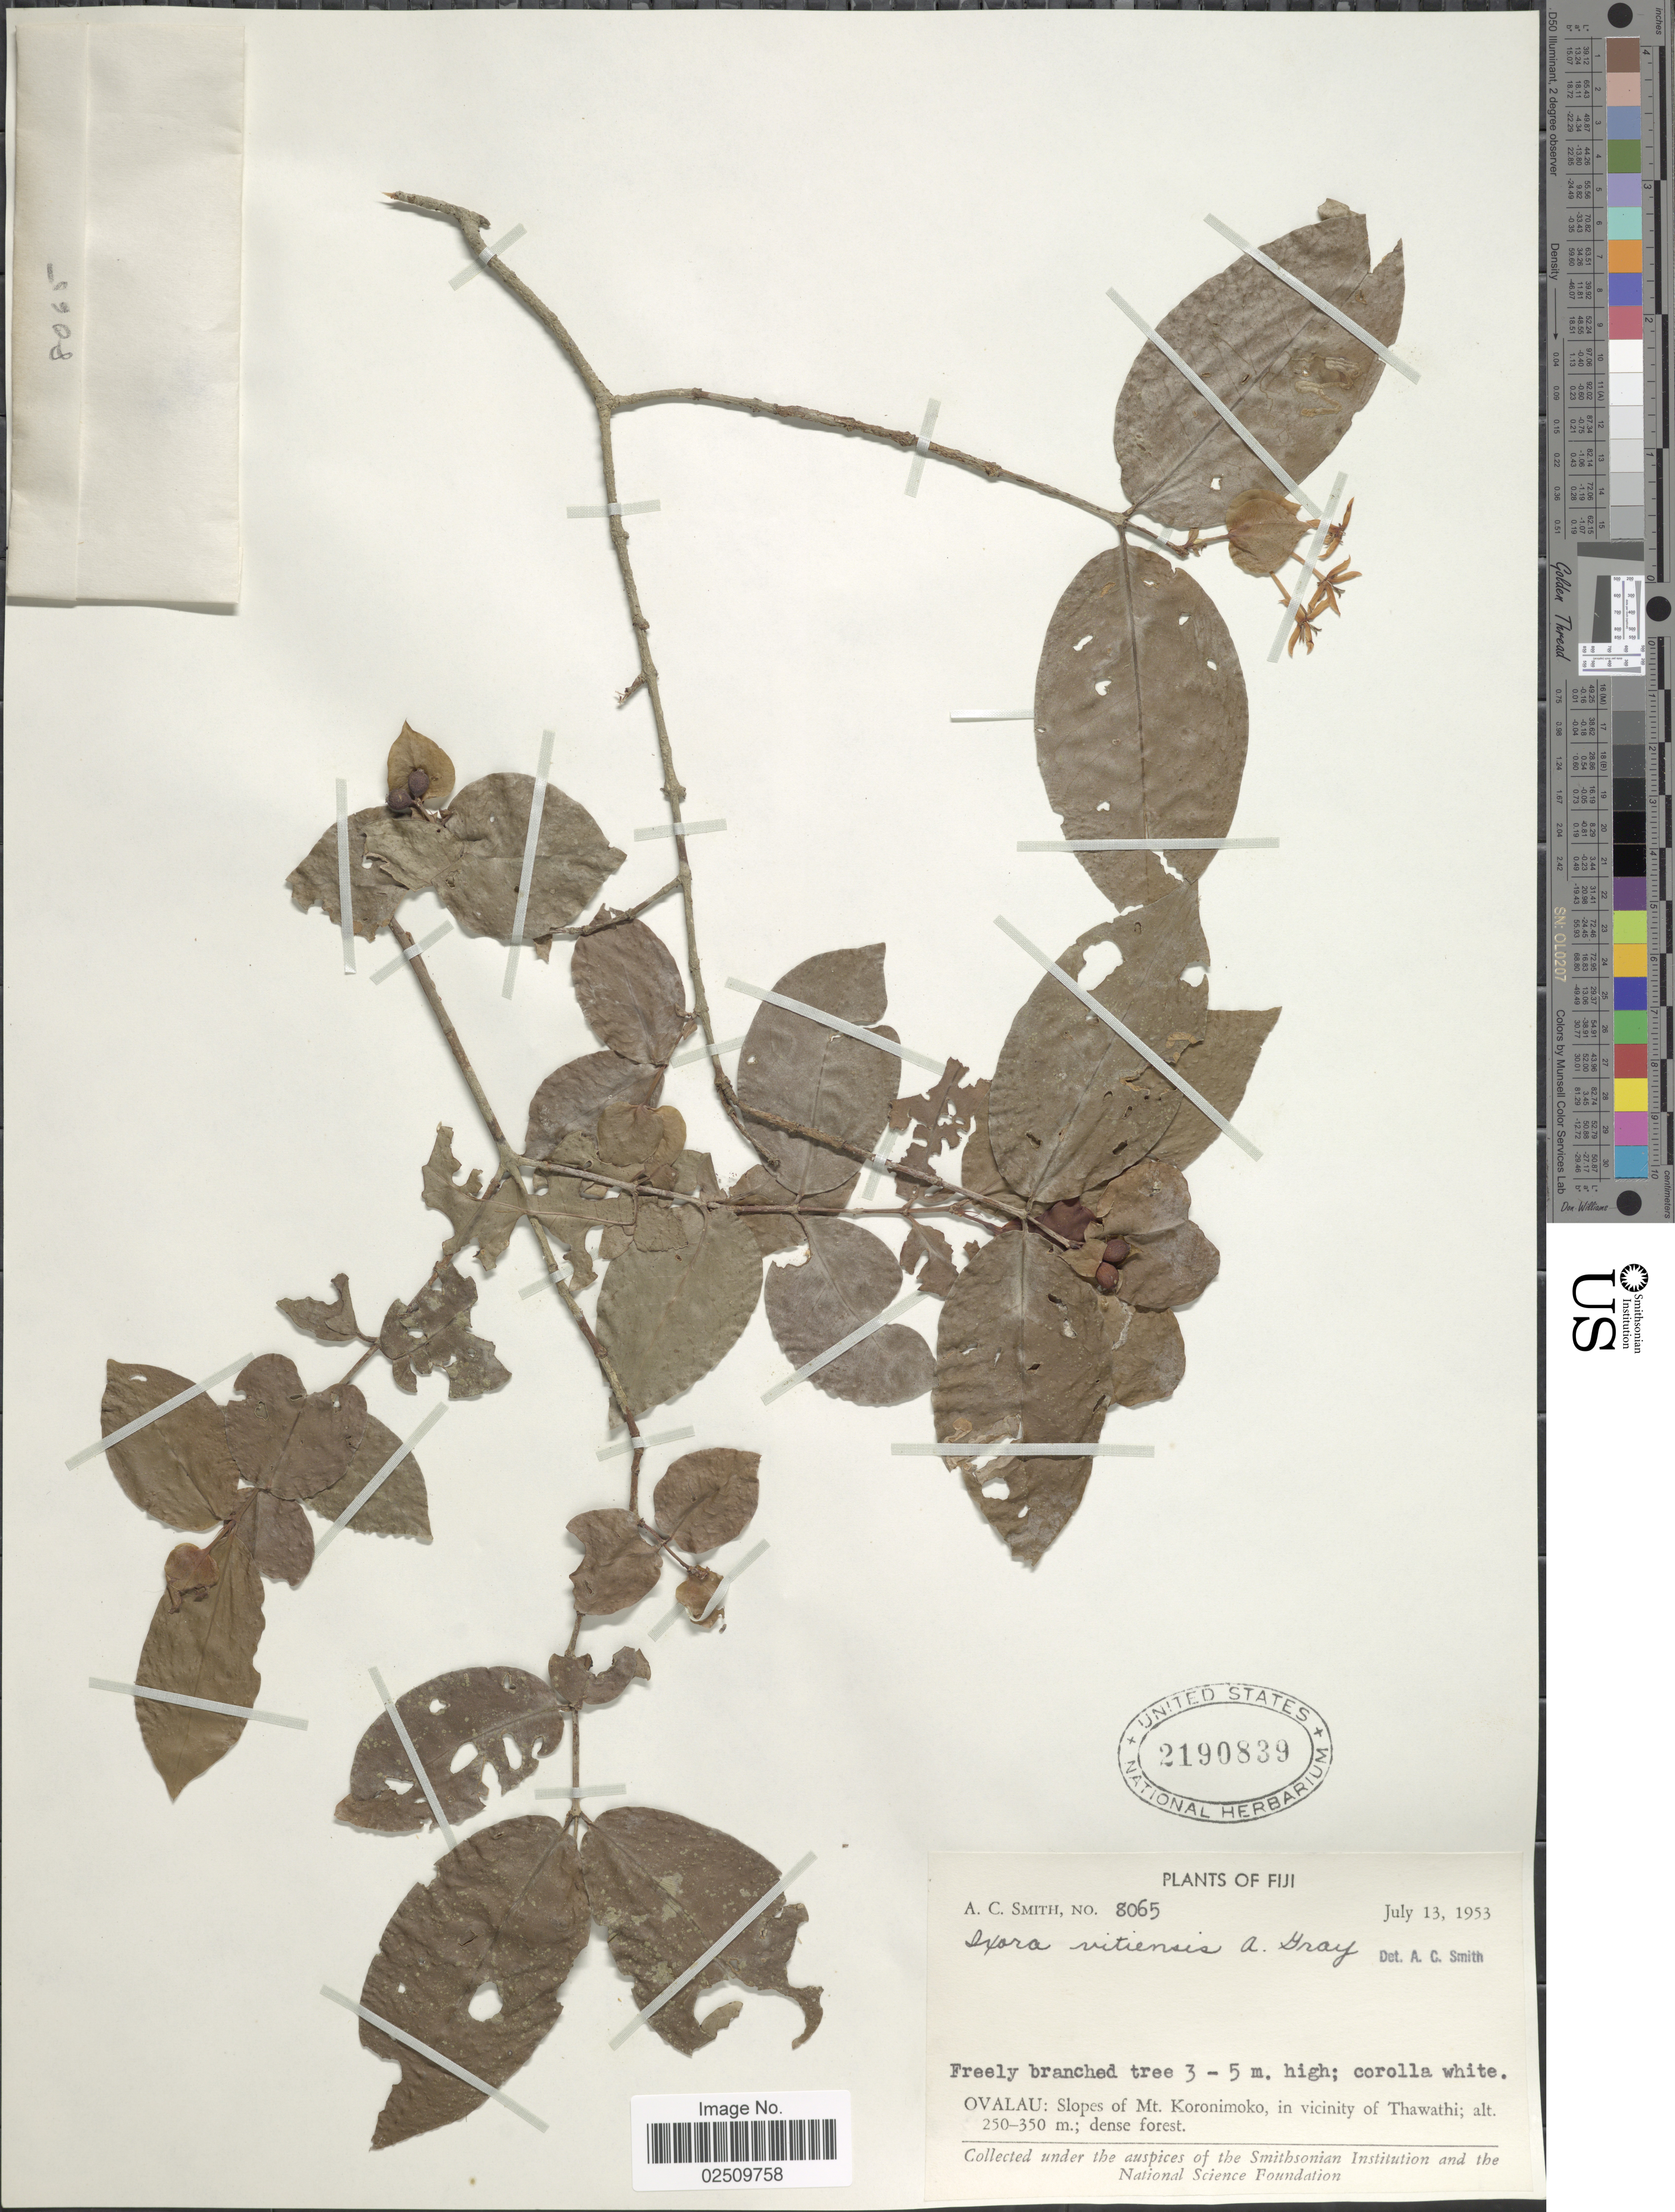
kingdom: Plantae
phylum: Tracheophyta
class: Magnoliopsida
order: Gentianales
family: Rubiaceae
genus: Ixora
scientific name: Ixora vitiensis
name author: A. Gray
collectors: A. C. Smith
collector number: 8065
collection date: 1953-07-13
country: Fiji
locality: Ovalau: Slopes of Mt. Koronimoko, in vicinity of Thawathi.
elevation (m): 250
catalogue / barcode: US 2190839